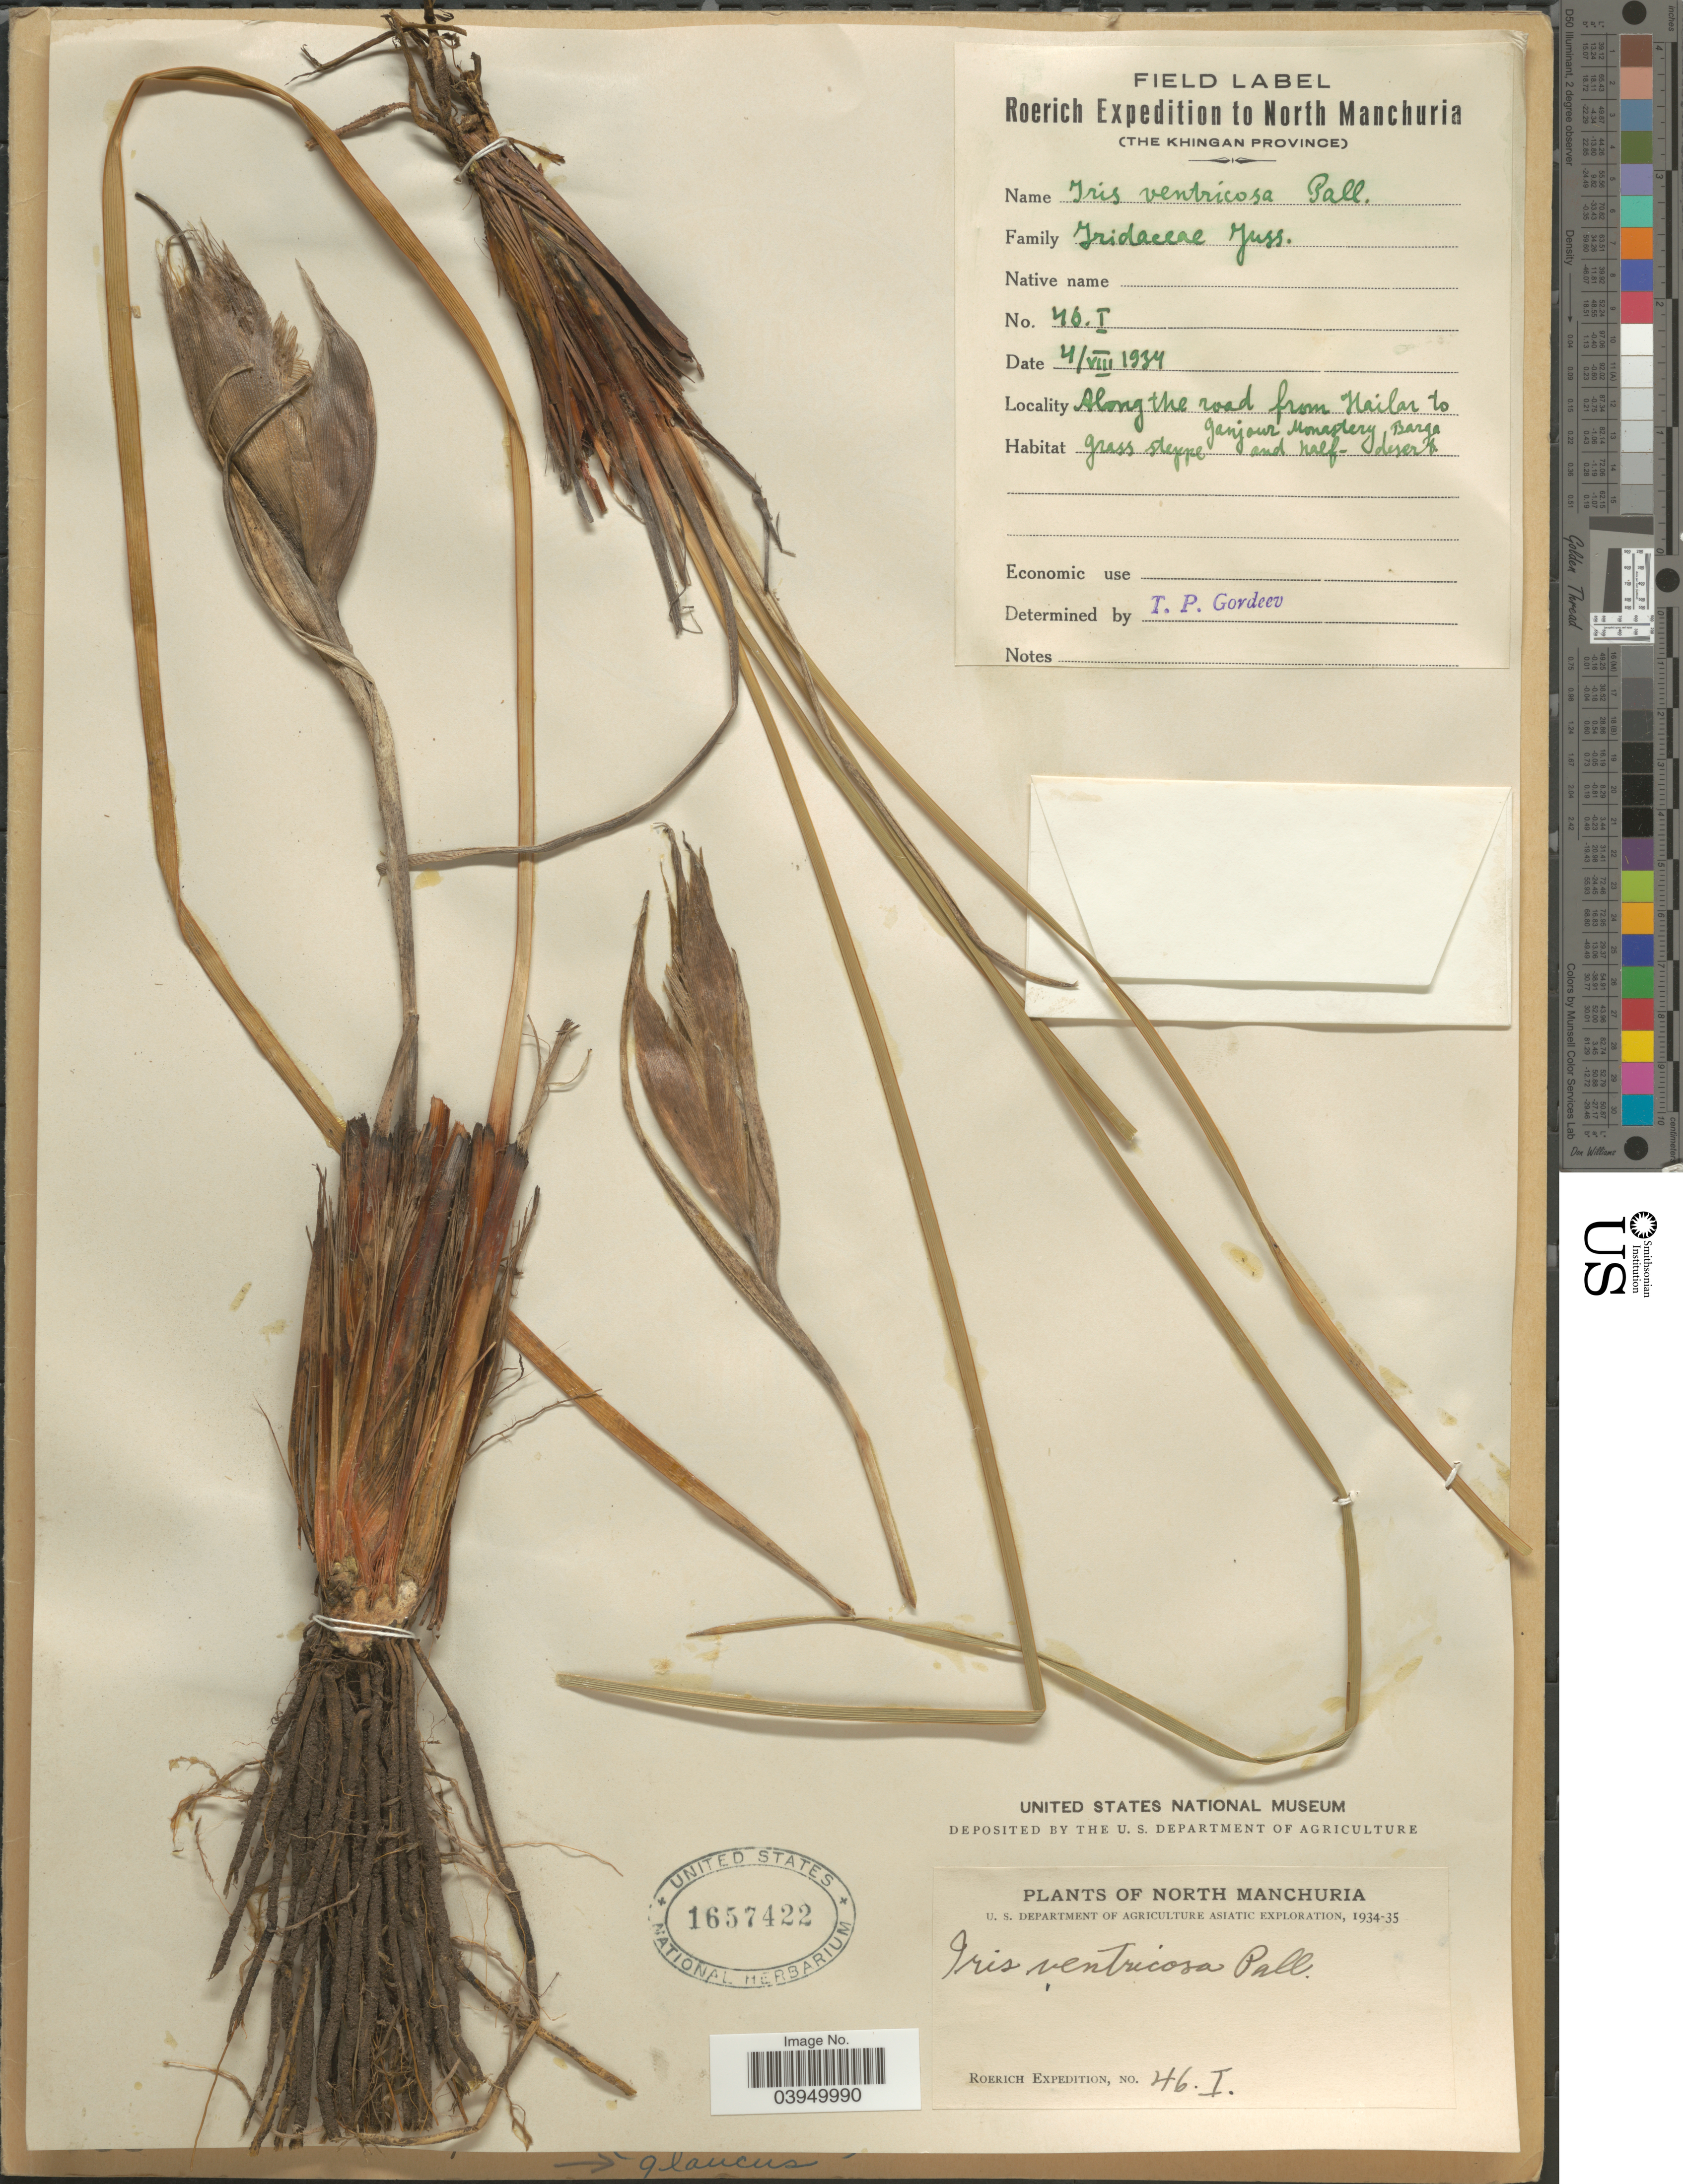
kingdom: Plantae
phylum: Tracheophyta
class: Liliopsida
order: Asparagales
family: Iridaceae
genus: Iris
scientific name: Iris ventricosa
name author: Pall.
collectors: Roerich Expedition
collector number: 46I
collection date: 1934-08-04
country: China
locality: North Manchuria (The Khingan Province). Along the road from Hailar to Ganjour Monastery Barga.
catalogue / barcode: US 1657422